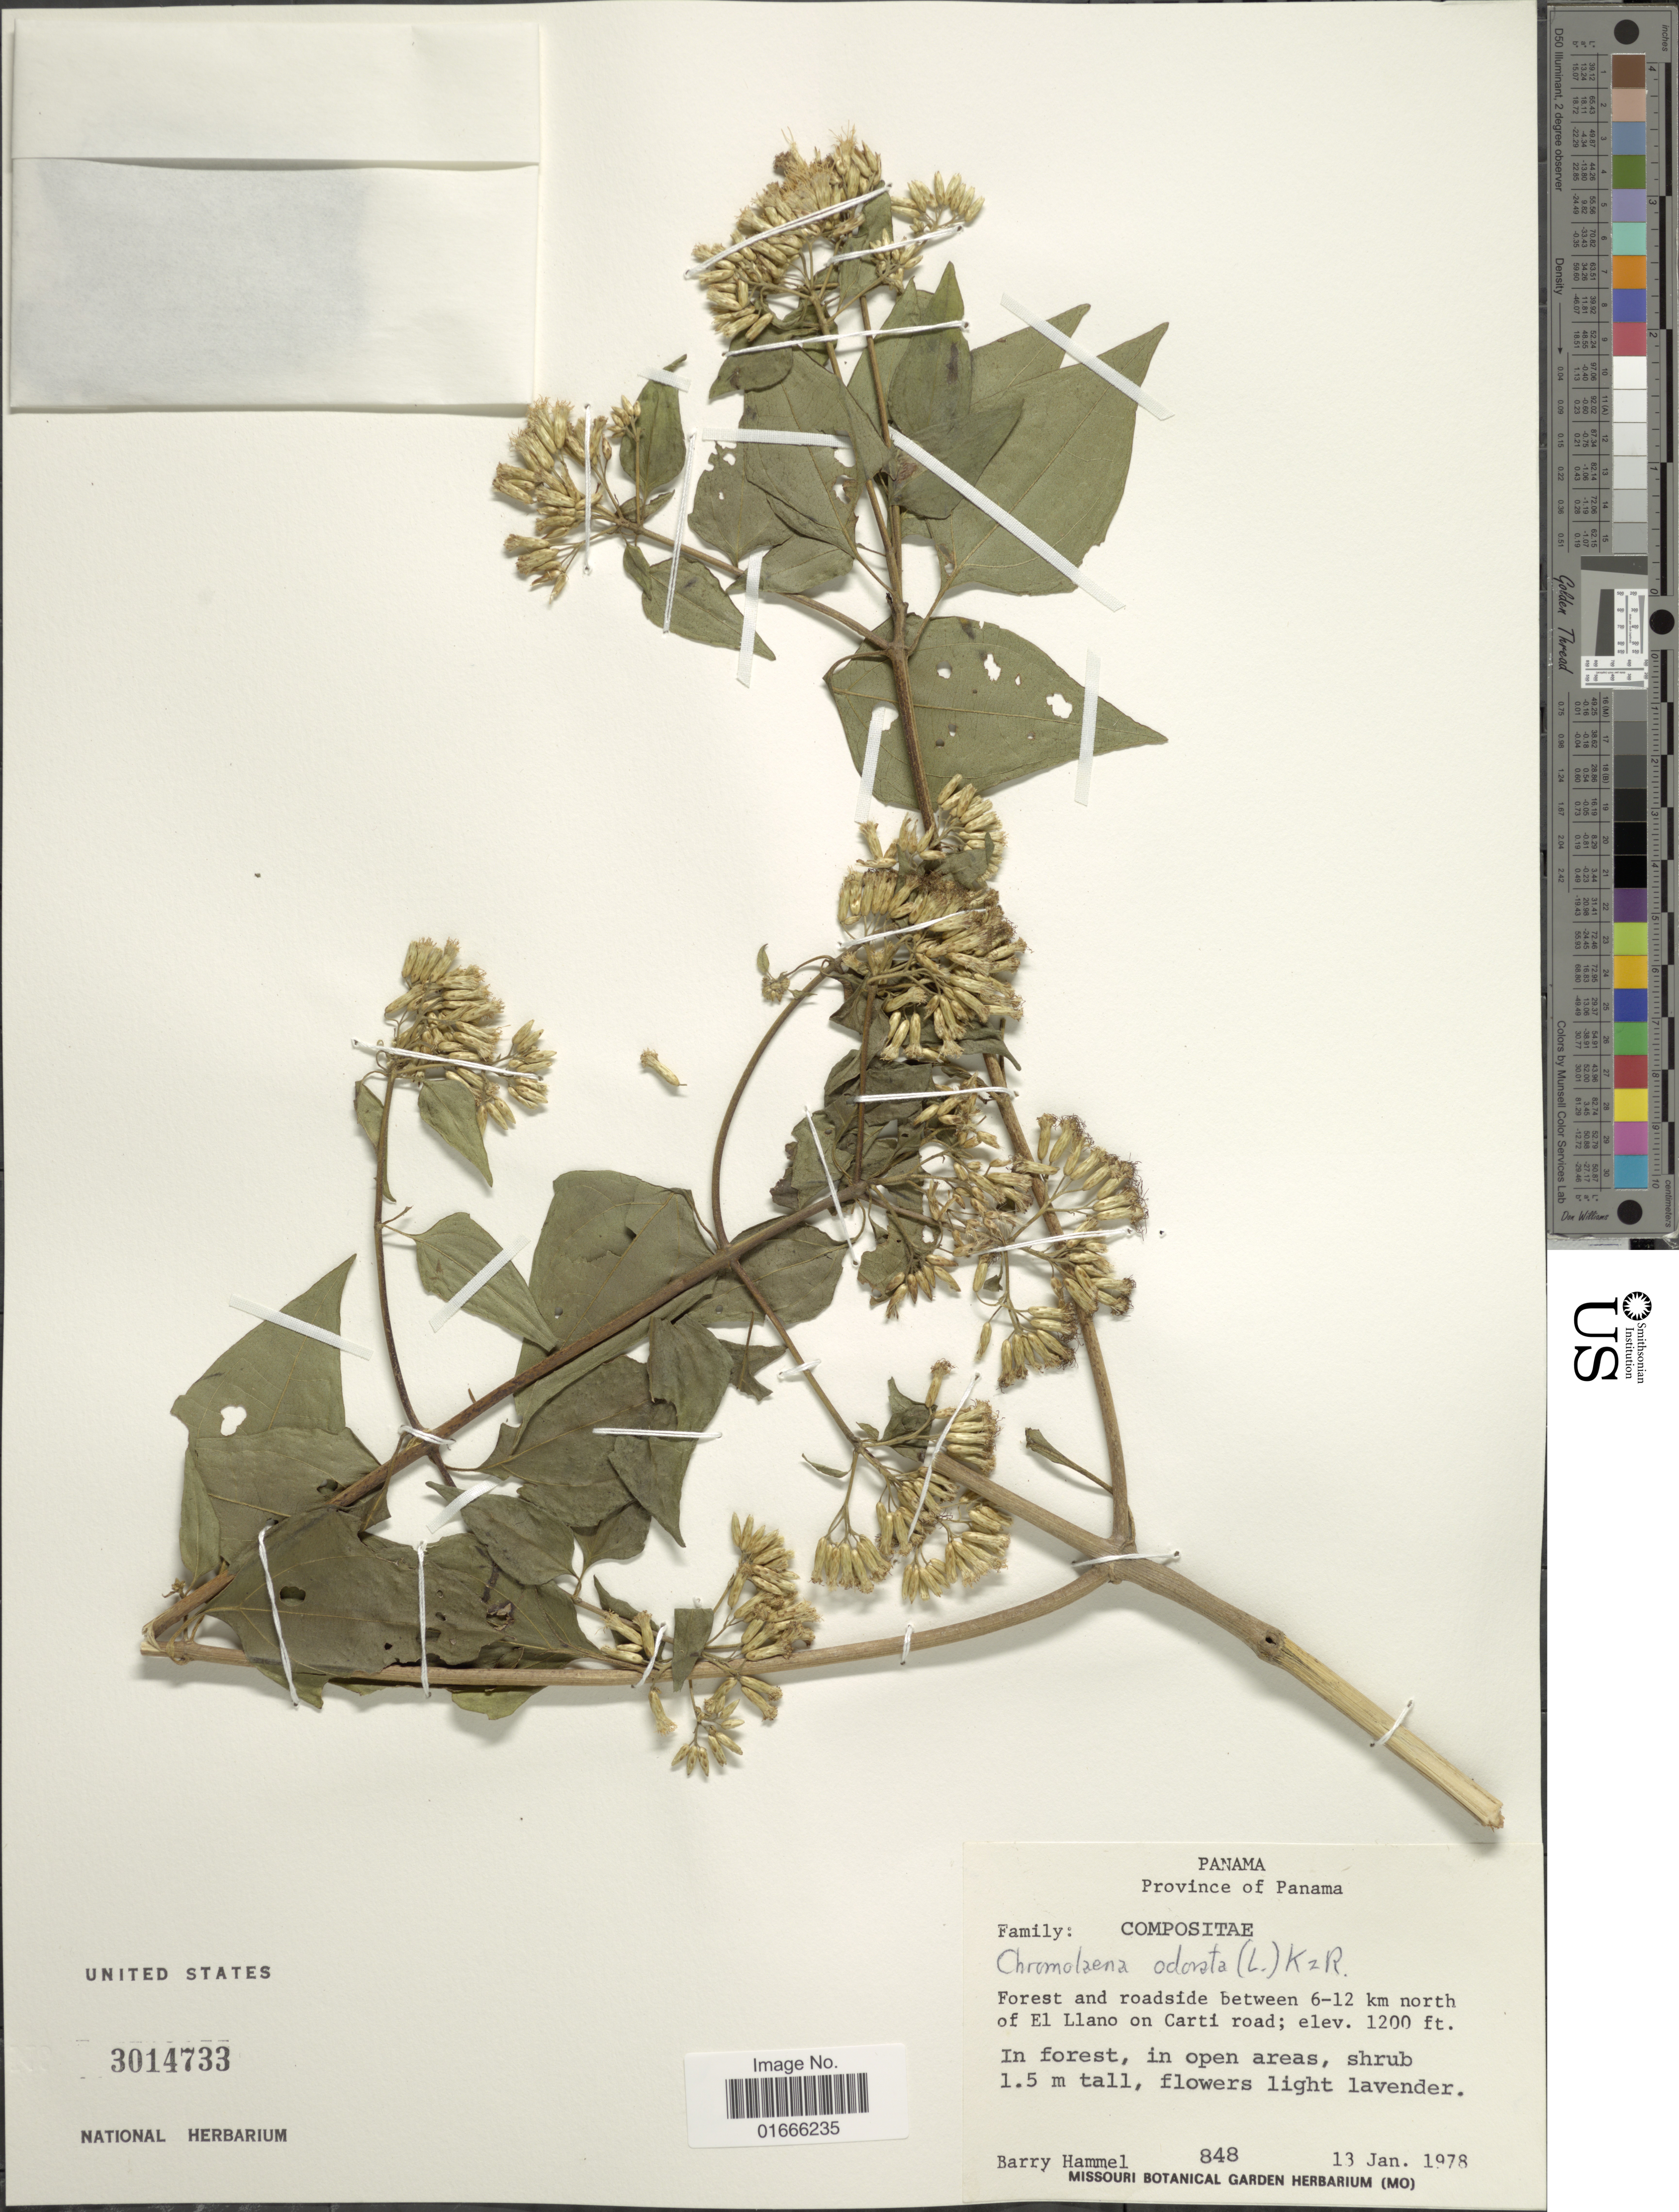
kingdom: Plantae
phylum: Tracheophyta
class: Magnoliopsida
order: Asterales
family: Asteraceae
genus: Chromolaena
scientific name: Chromolaena odorata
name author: (L.) R.M. King & H. Rob.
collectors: B. Hammel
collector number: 848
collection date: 1978-01-13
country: Panama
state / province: Panamá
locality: Forest and roadside between 6 - 12 km north of El Llano on Carti road.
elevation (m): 366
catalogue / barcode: US 3014733